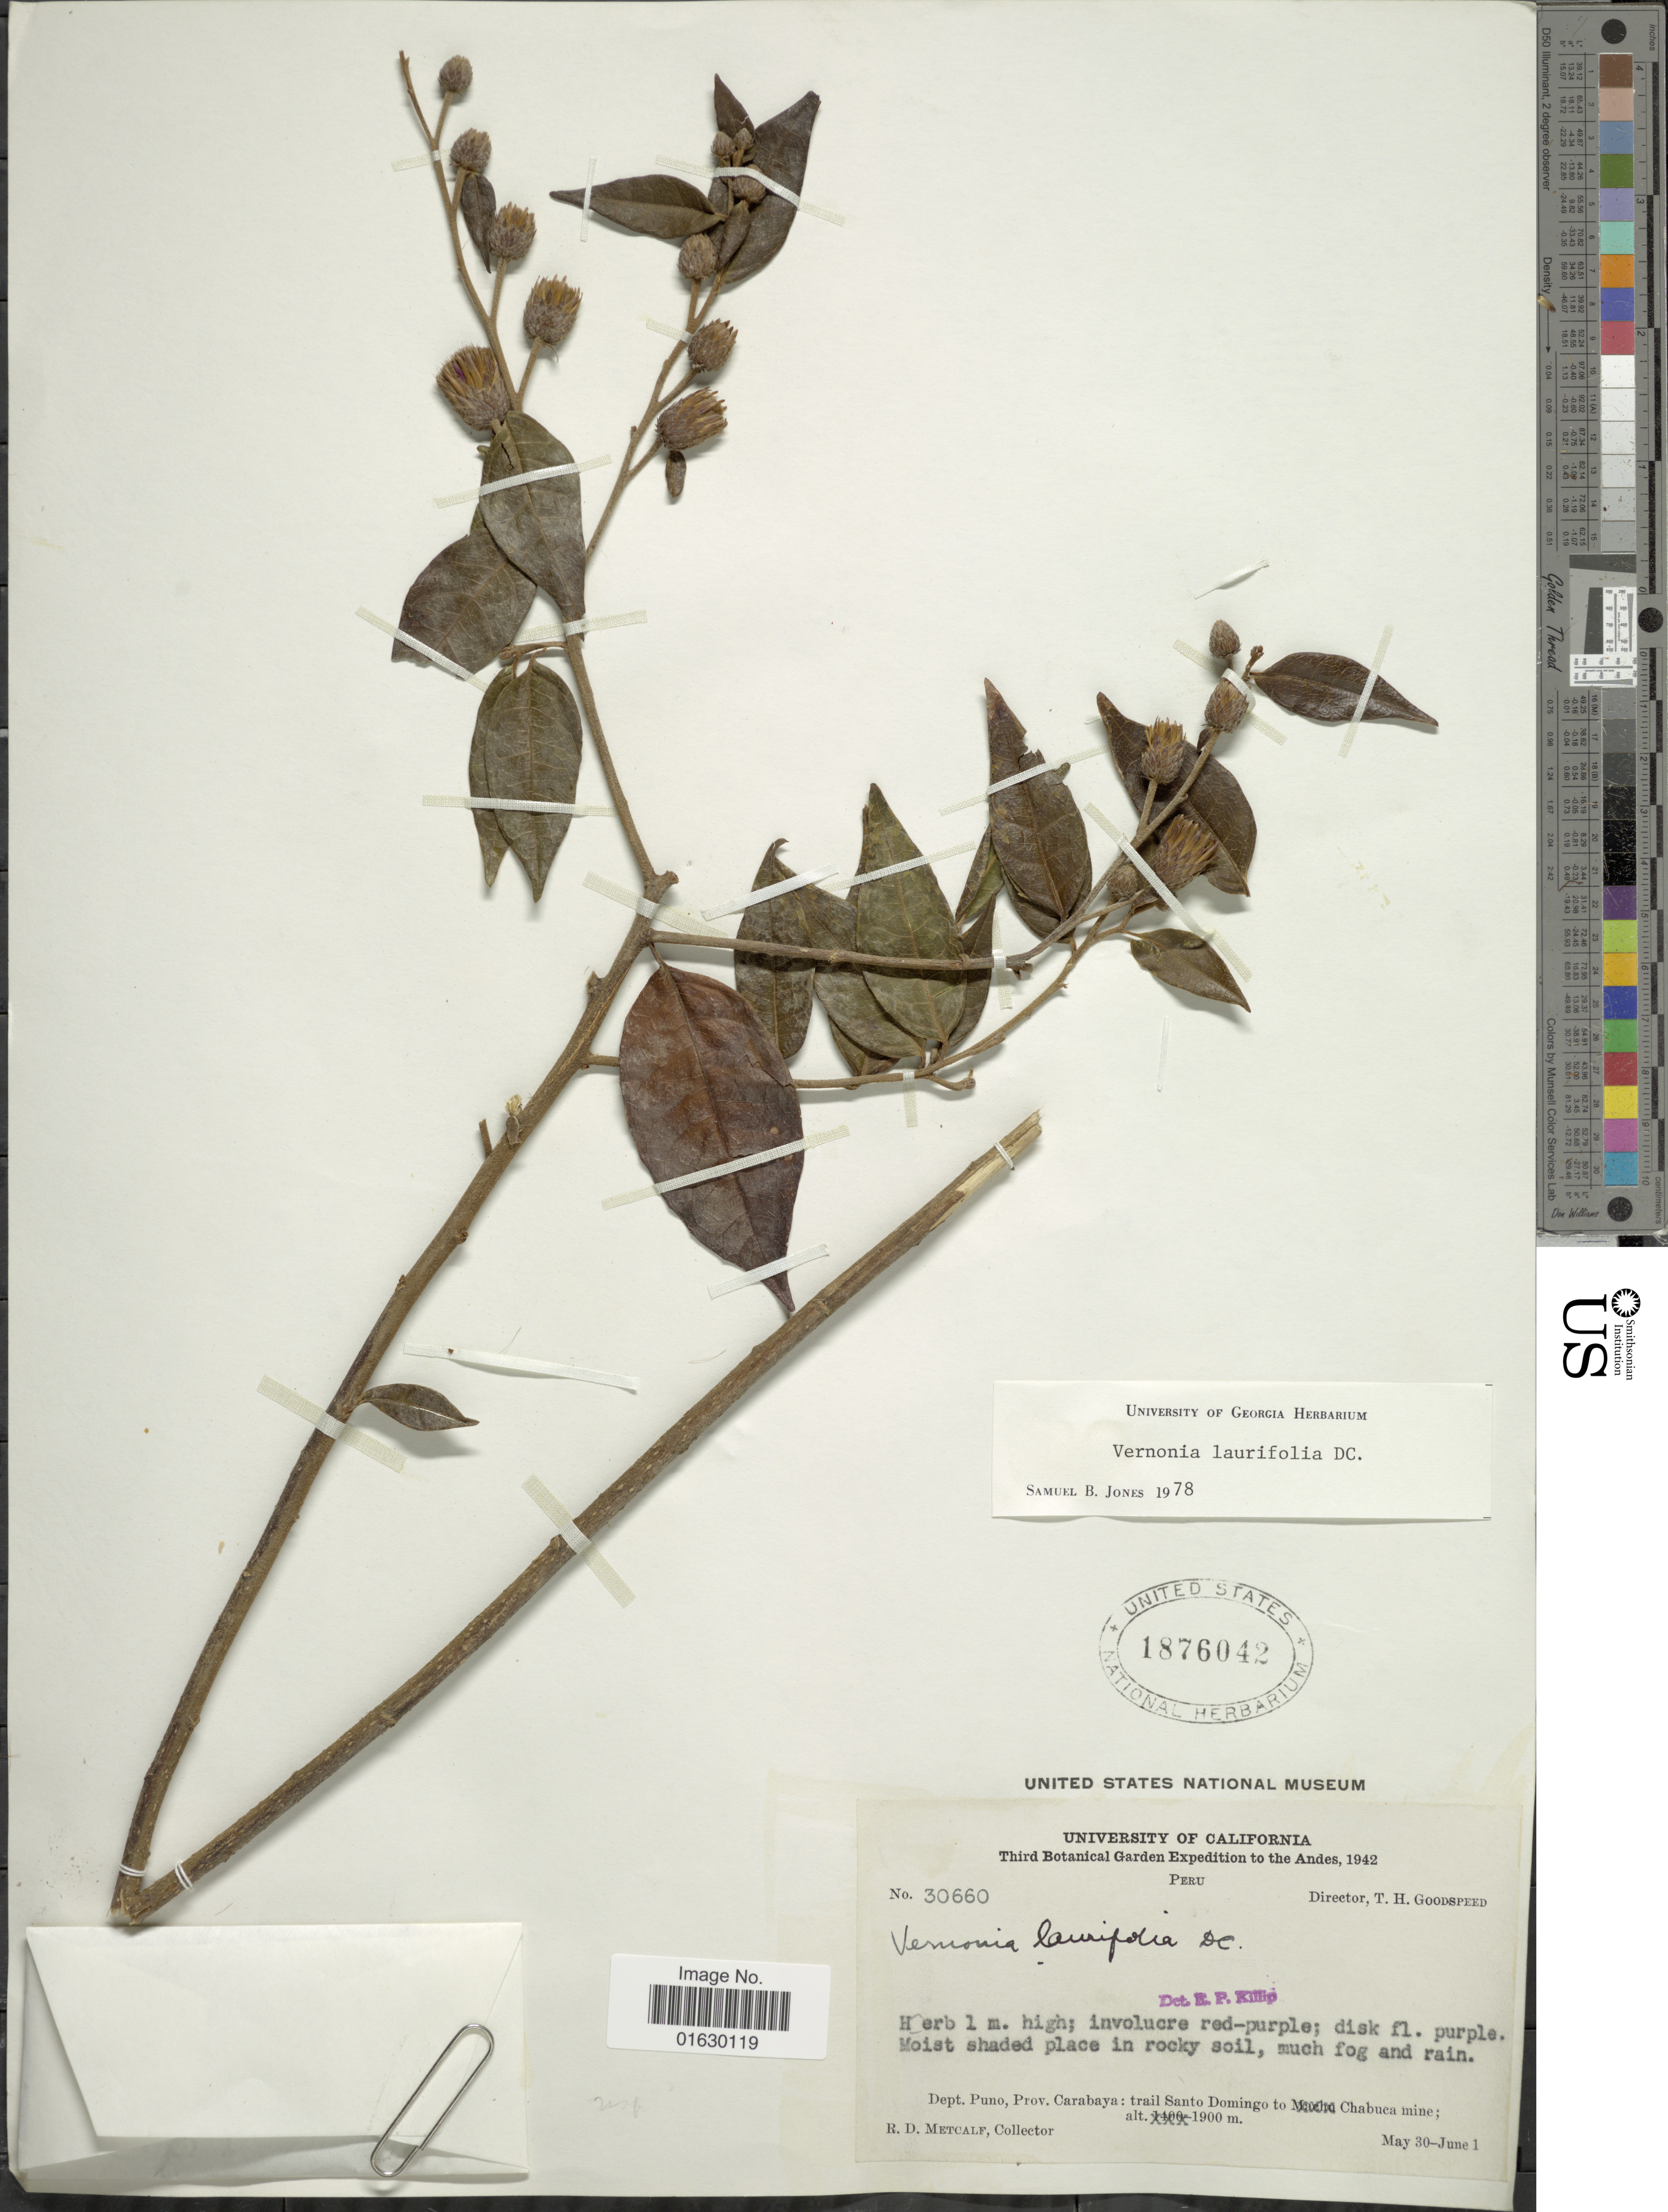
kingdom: Plantae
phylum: Tracheophyta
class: Magnoliopsida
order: Asterales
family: Asteraceae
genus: Lessingianthus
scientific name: Lessingianthus laurifolius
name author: (DC.) H. Rob.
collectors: R. D. Metcalf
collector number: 30660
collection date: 1942-05-30/1942-06-01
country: Peru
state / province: Puno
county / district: Carabaya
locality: Dept. Puno, Prov. Carabaya, trail Santo Domingo to Chabuca mine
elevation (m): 1900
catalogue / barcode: US 1876042